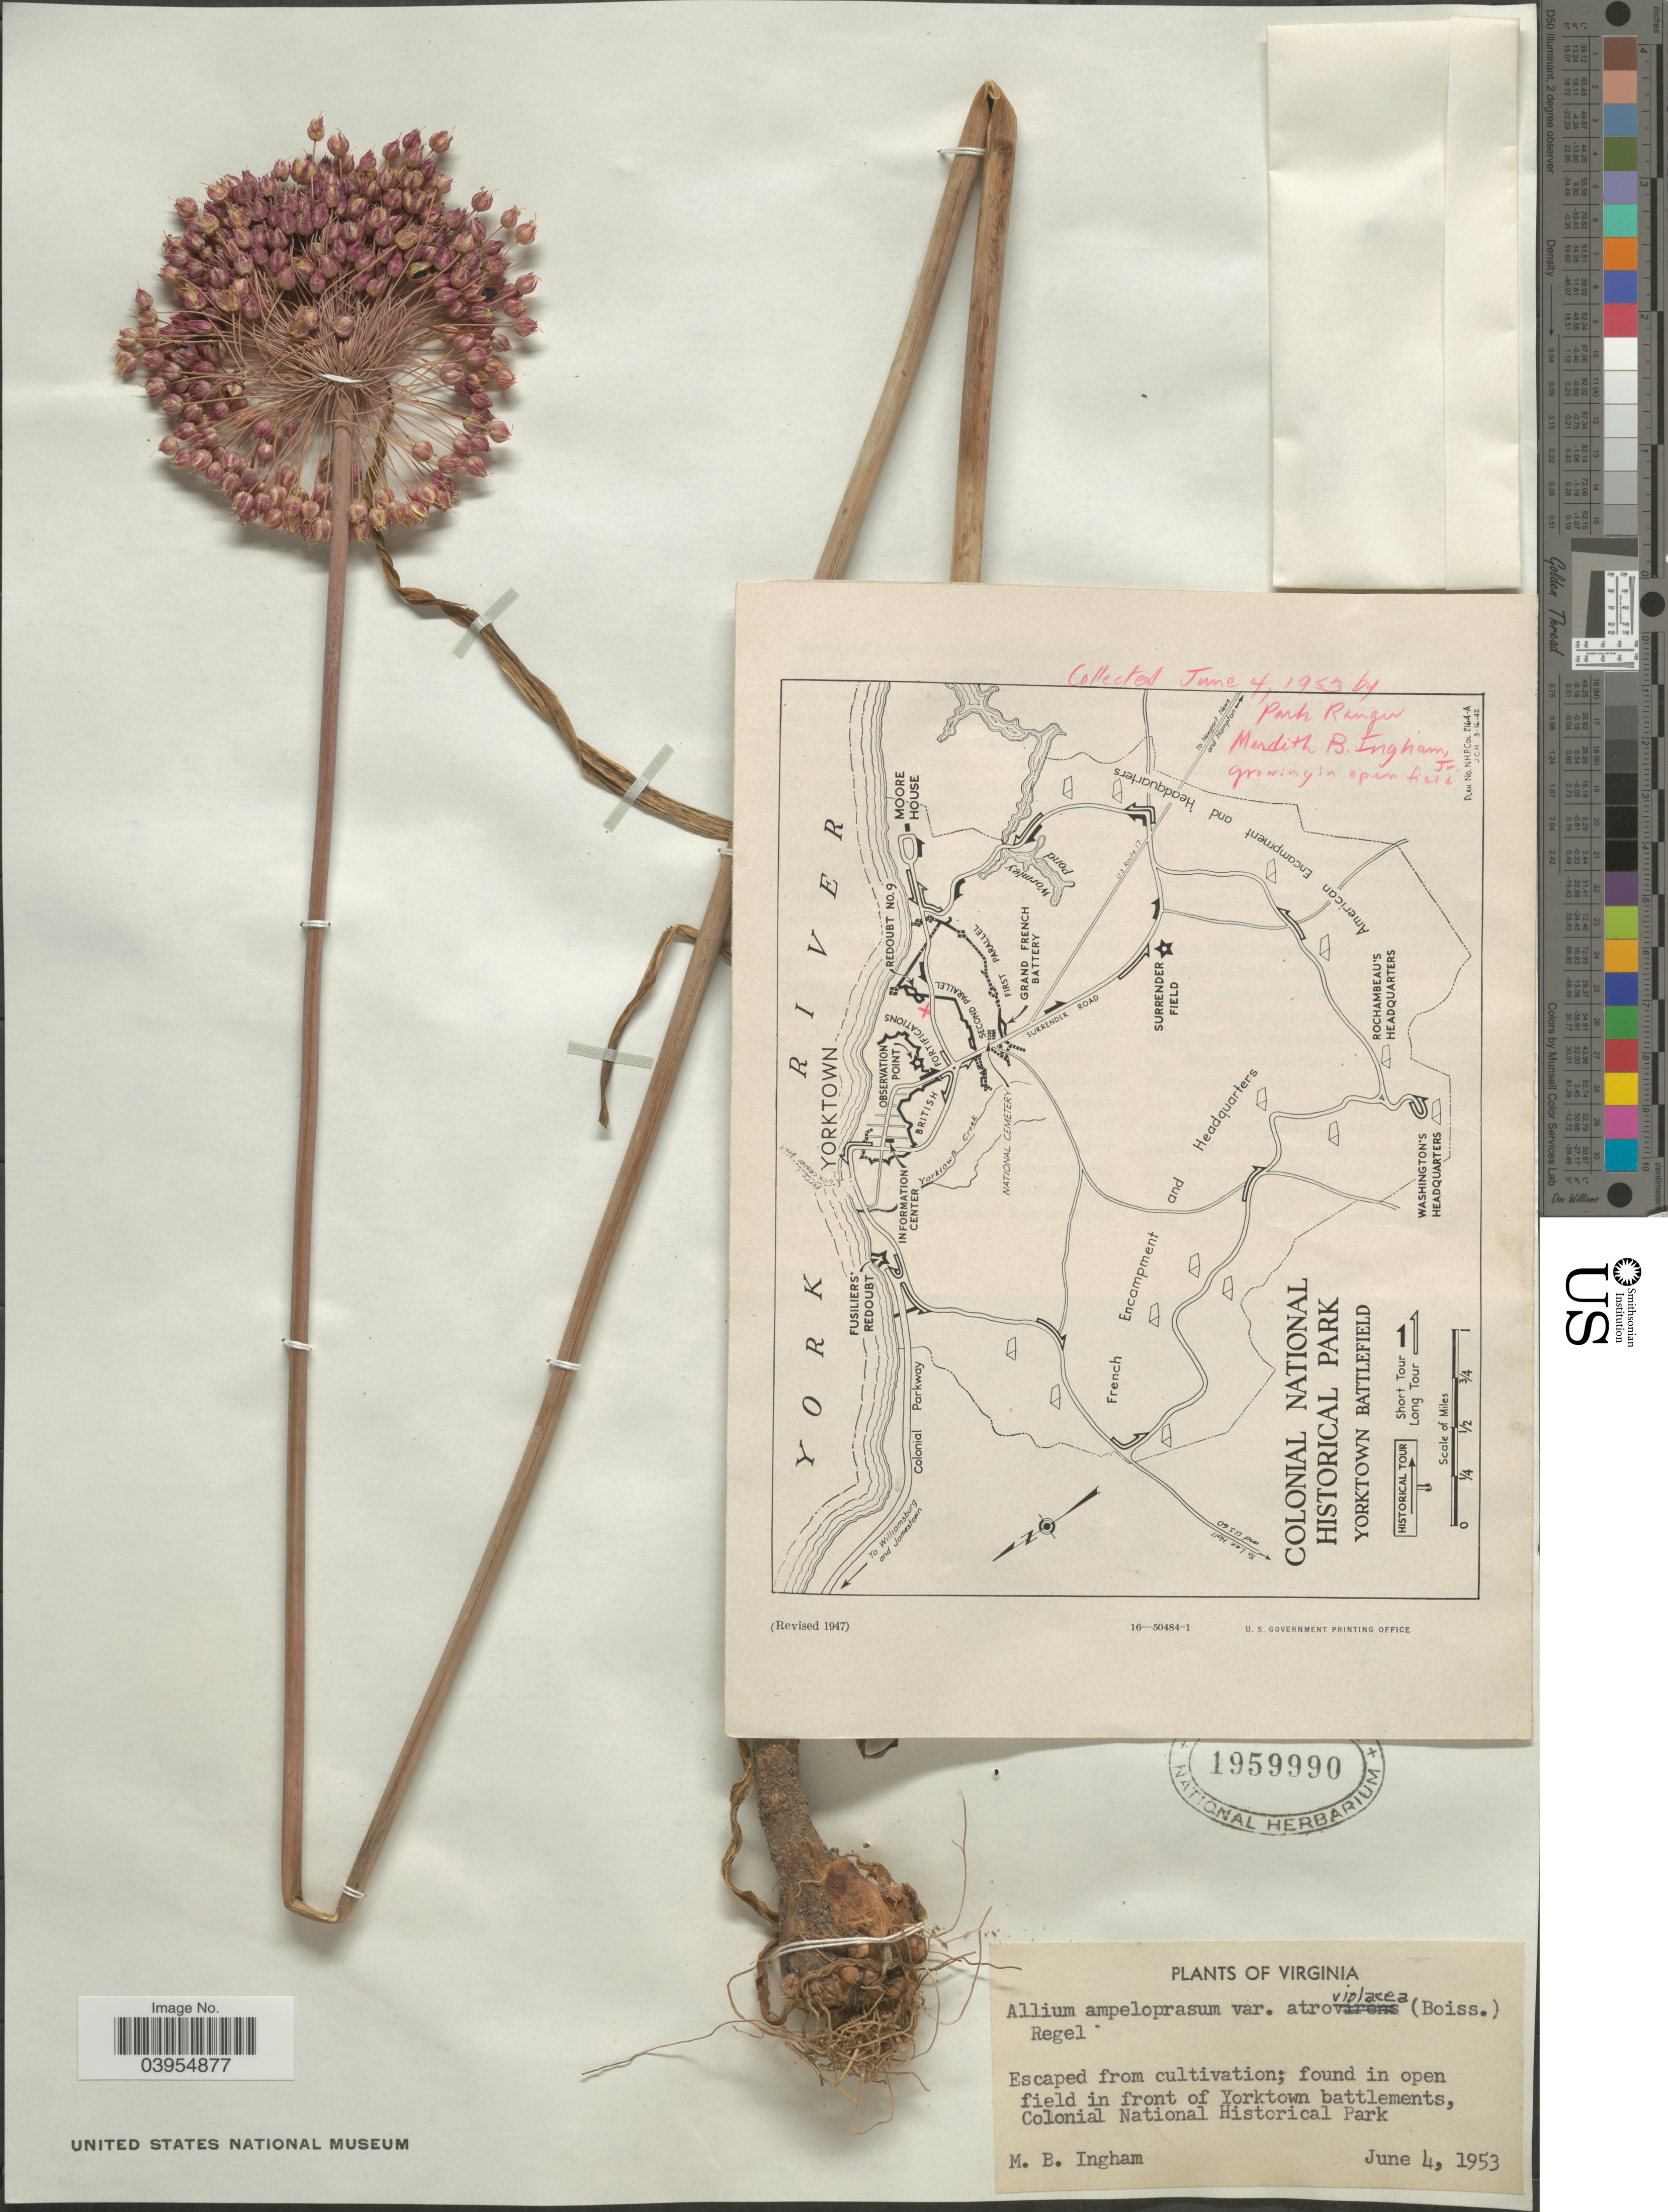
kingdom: Plantae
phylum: Tracheophyta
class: Liliopsida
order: Asparagales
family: Amaryllidaceae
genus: Allium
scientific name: Allium ampeloprasum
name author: L.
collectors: M. Ingham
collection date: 1953-06-04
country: United States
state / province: Virginia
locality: Found in open field in front of Yorktown battlements, Colonial National Historical Park.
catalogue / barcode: US 1959990